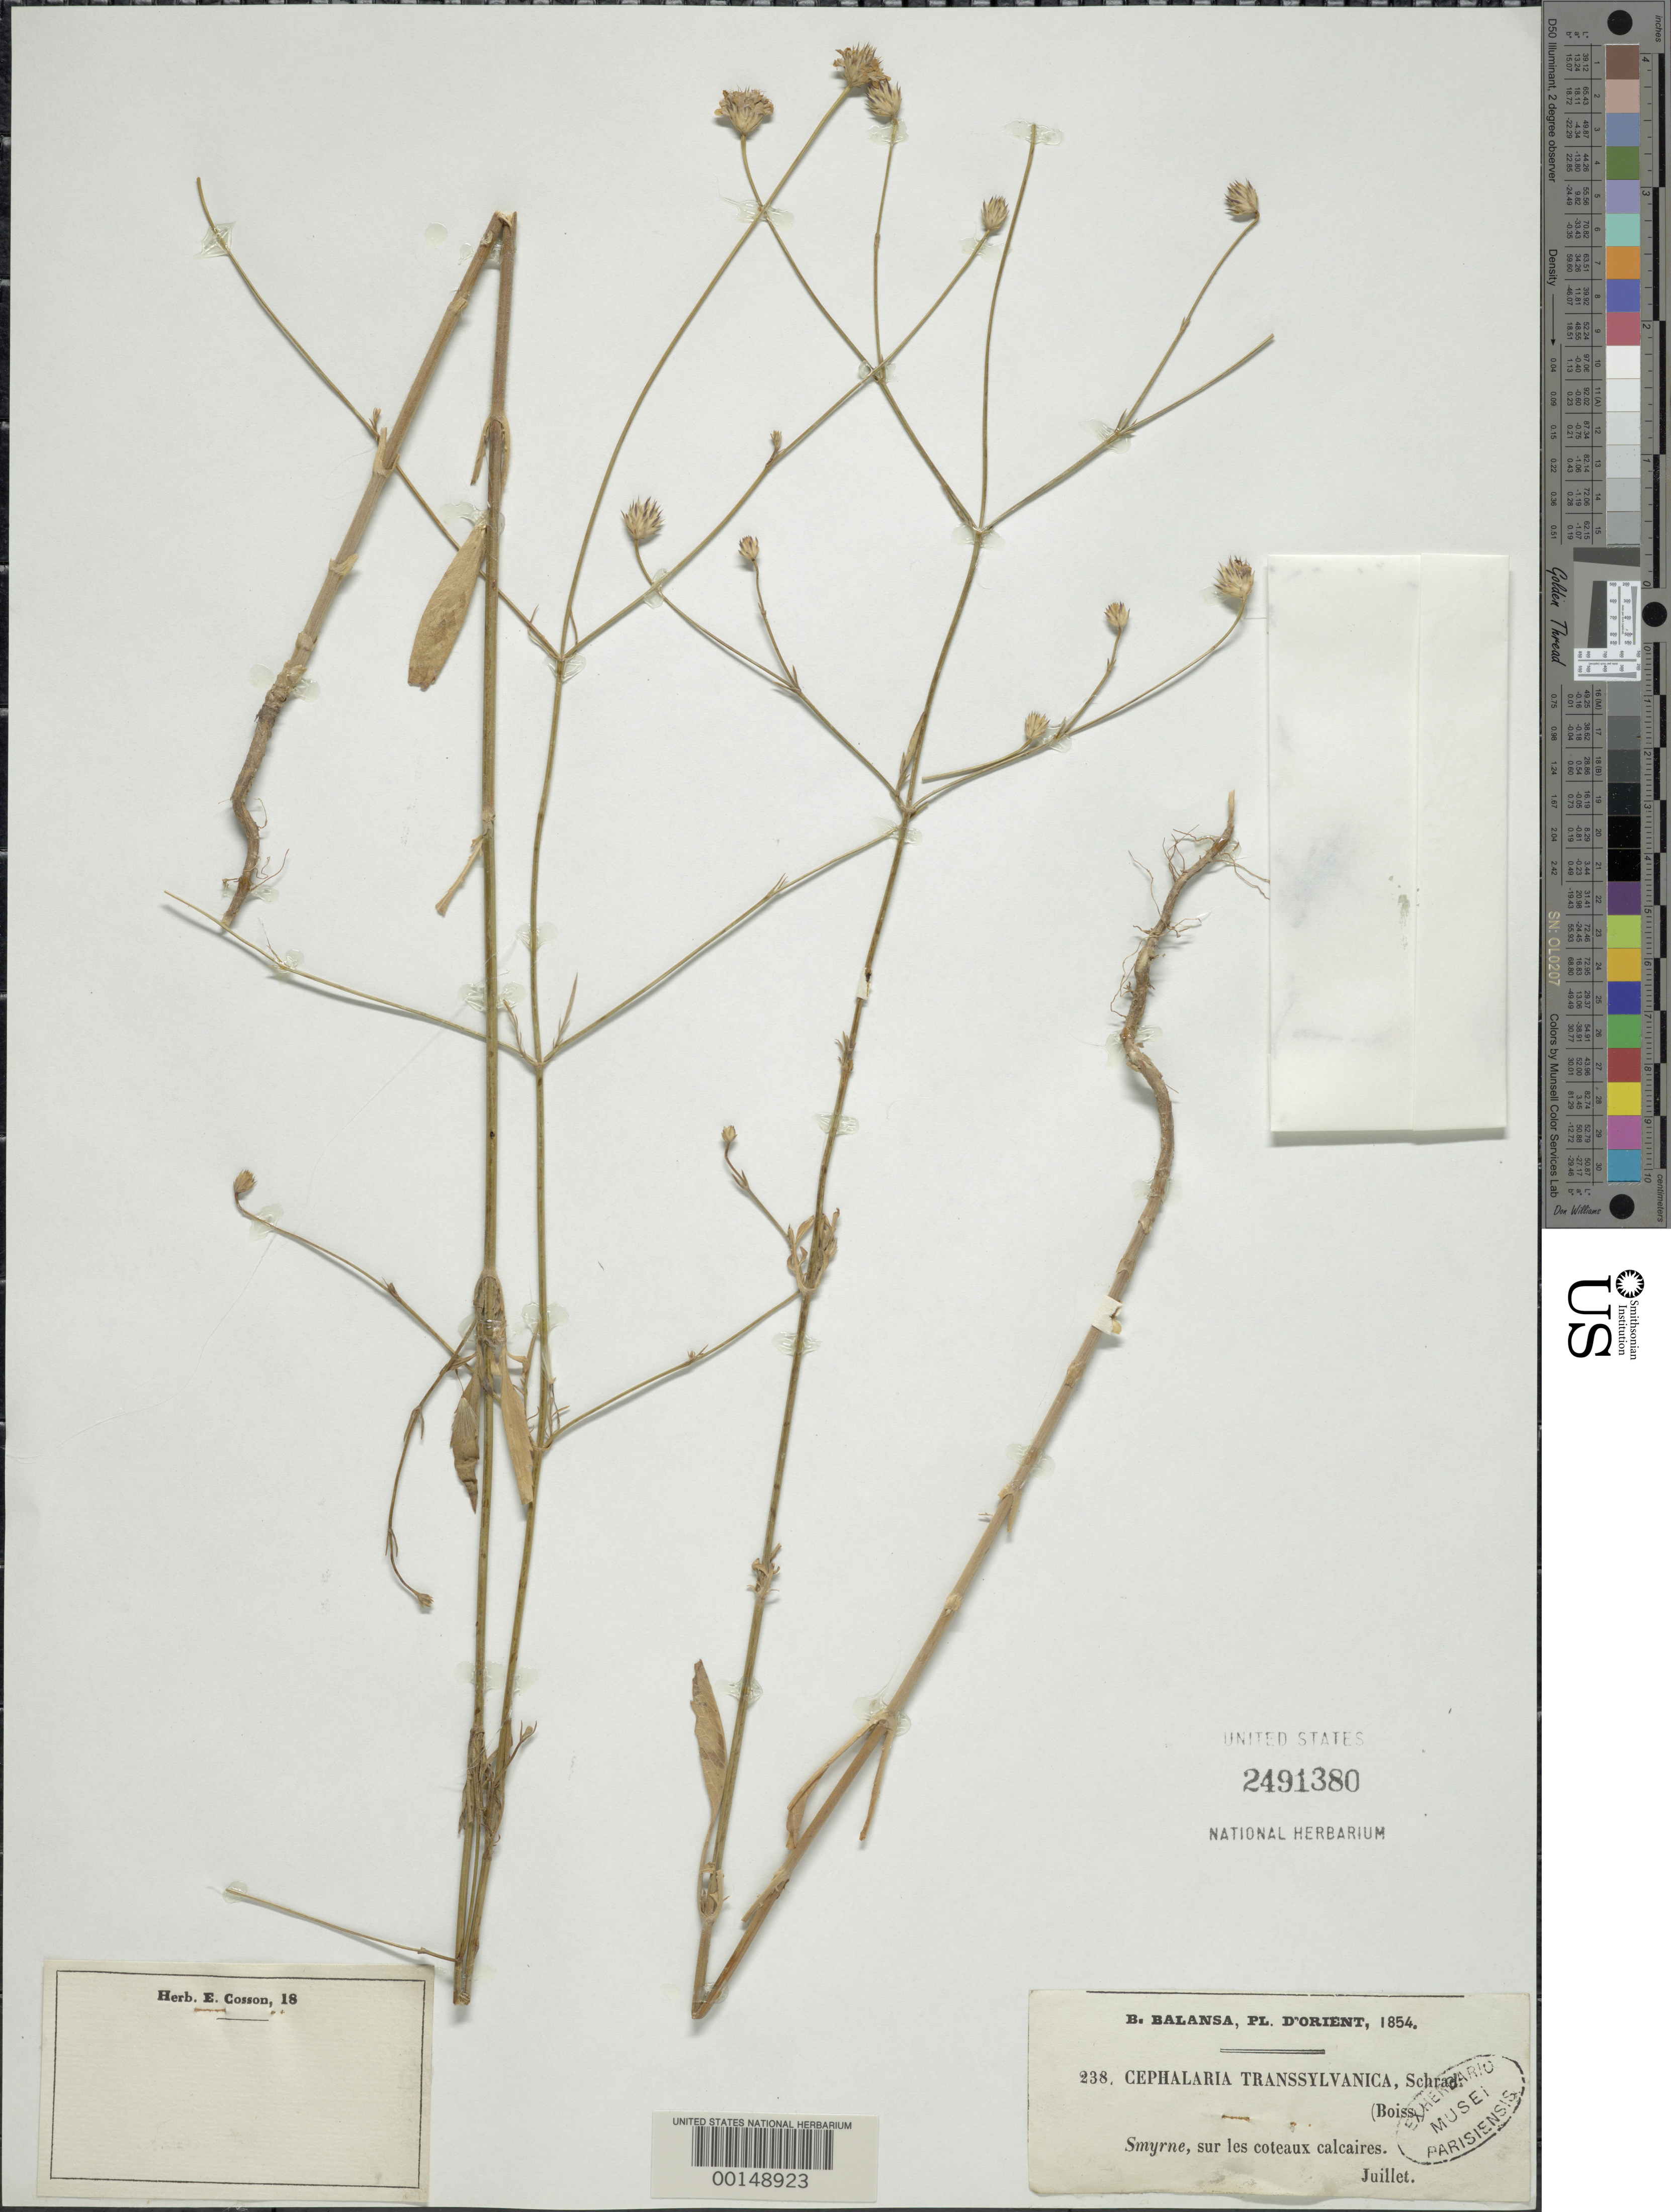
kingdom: Plantae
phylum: Tracheophyta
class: Magnoliopsida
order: Dipsacales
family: Caprifoliaceae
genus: Cephalaria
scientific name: Cephalaria transylvanica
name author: (L.) Roem. & Schult.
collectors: B. Balansa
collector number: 238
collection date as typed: Jul 1854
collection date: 1854-07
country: Turkey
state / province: Izmir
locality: Smyrne, sur les coteaux calcaires. [Smyrna, on the limestone slopes. Country = Turkey?]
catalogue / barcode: US 2491380